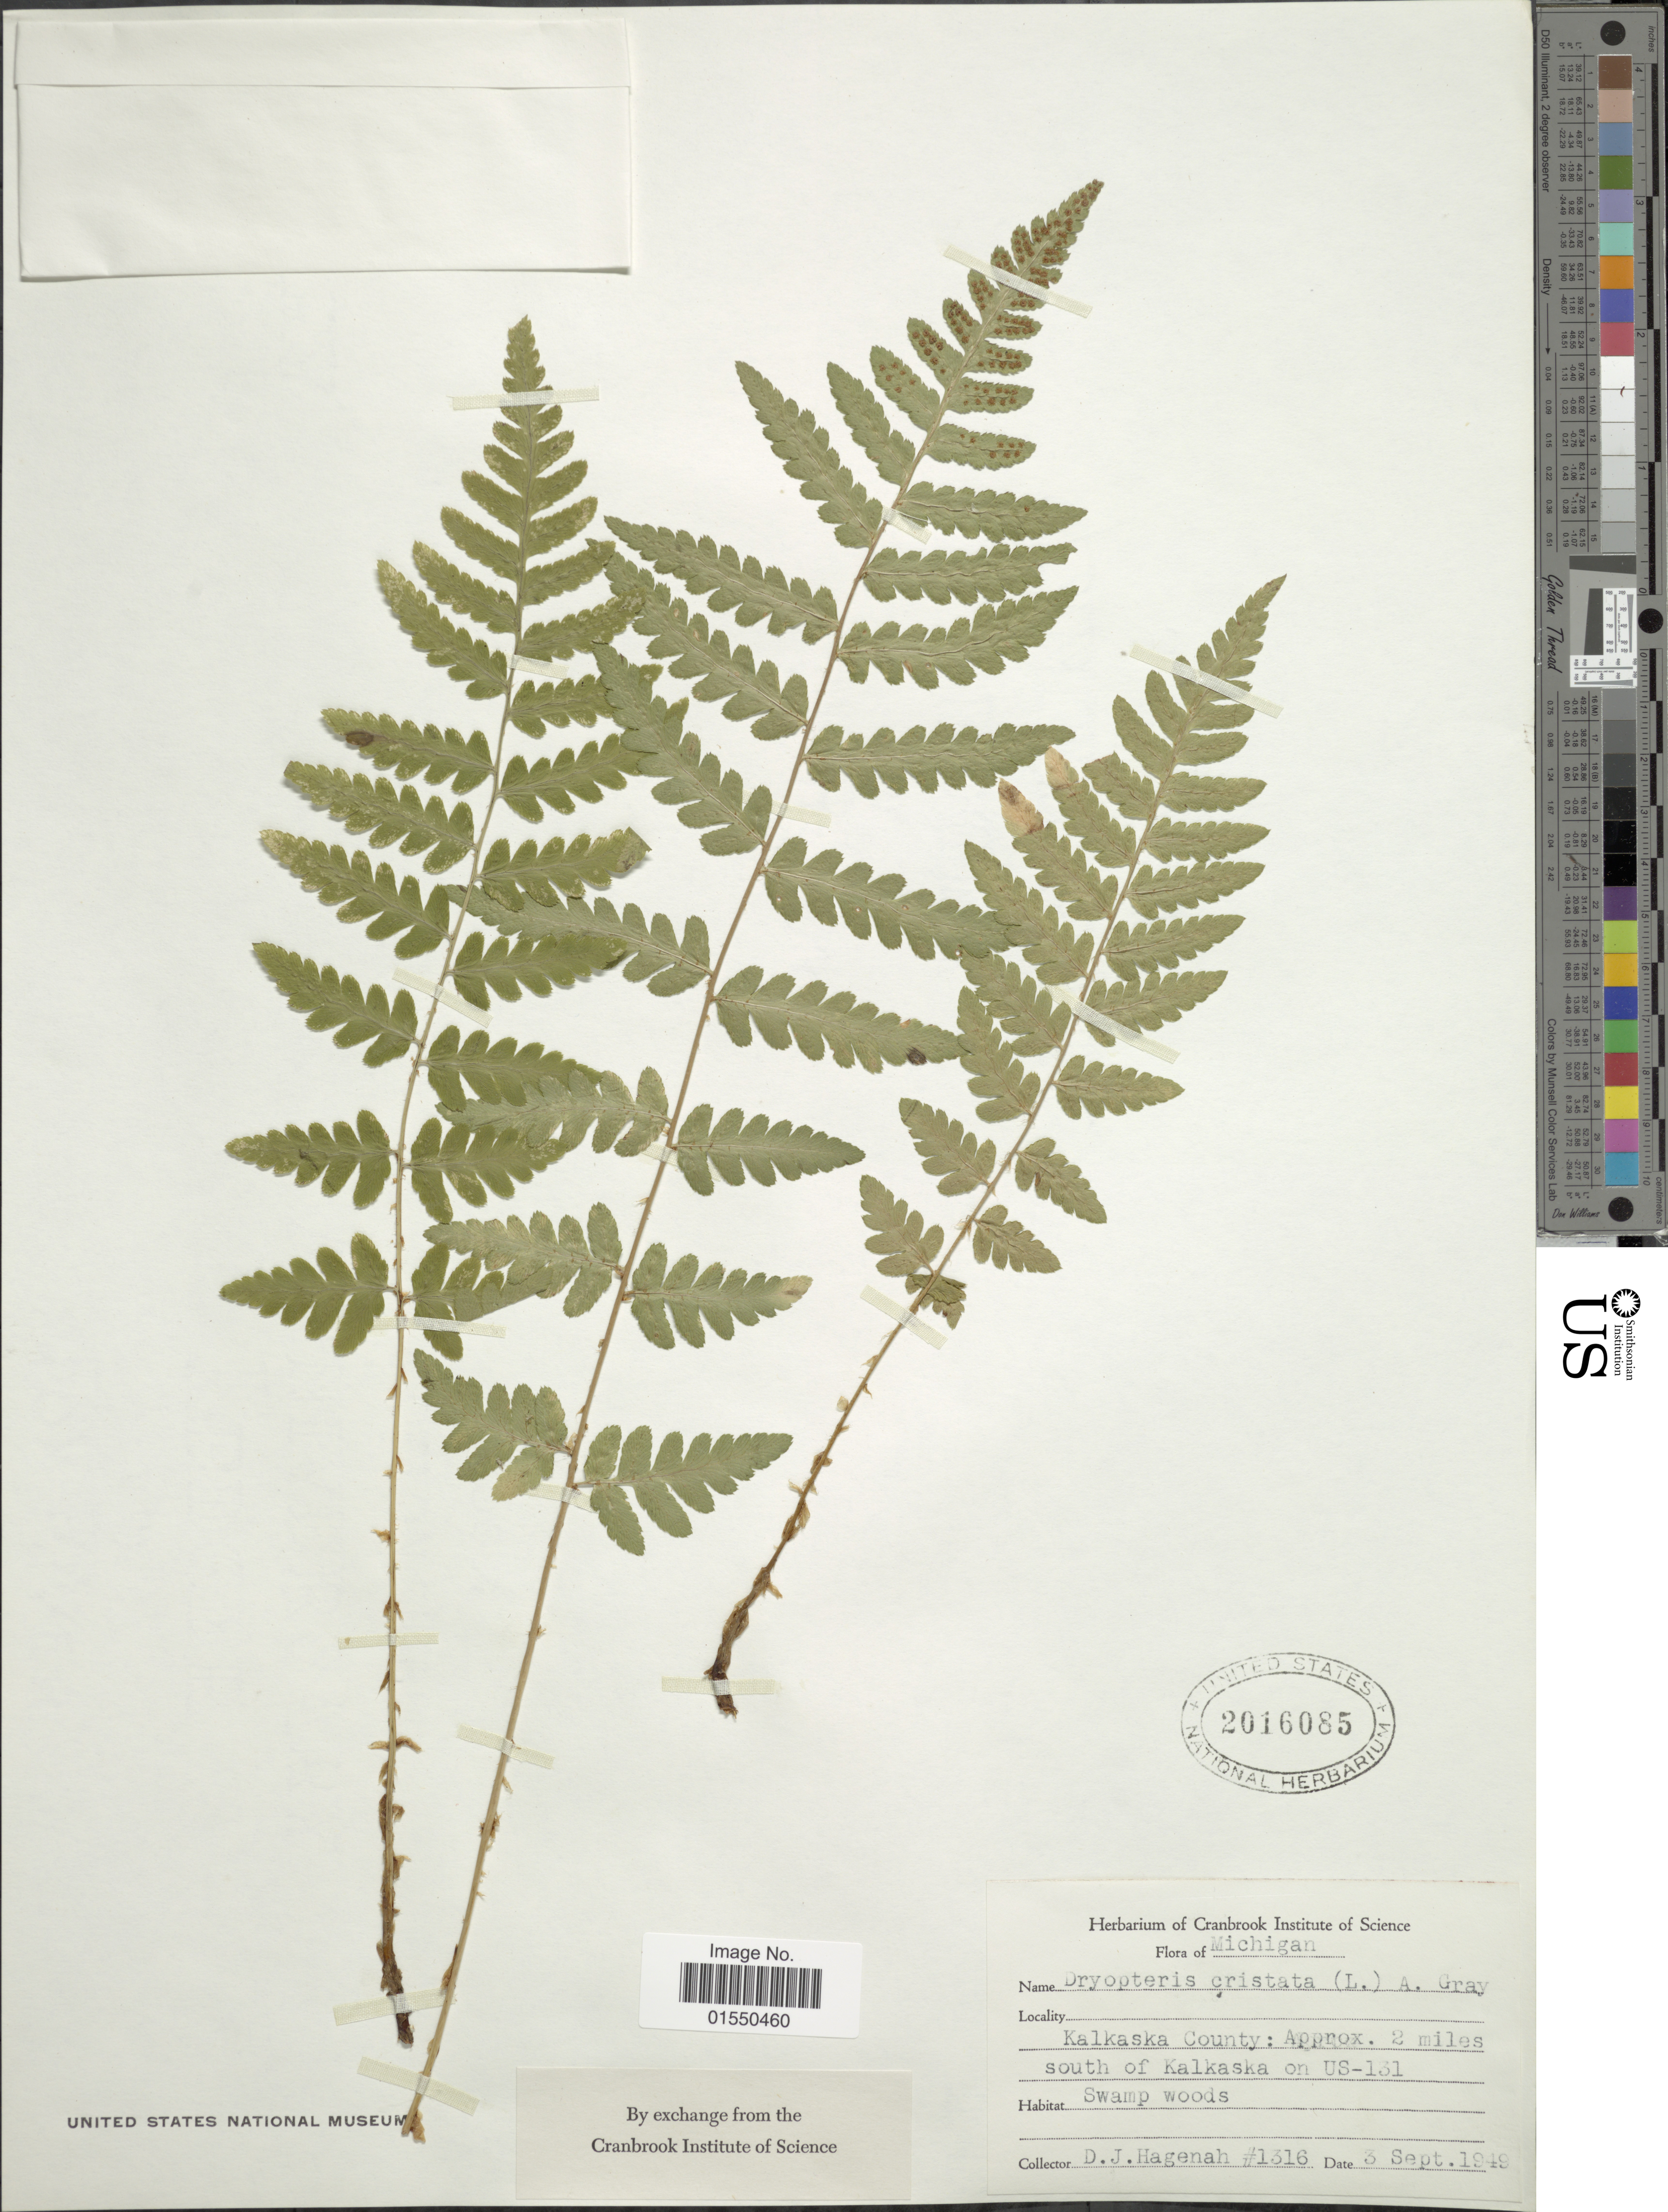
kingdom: Plantae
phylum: Tracheophyta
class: Polypodiopsida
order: Polypodiales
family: Dryopteridaceae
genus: Dryopteris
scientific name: Dryopteris cristata var. spinulosa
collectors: D. Hagenah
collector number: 1316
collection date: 1949-09-03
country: United States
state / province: Michigan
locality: Kalkaska County: Approx 2 miles south of Kalkaska on US-131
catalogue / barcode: US 2016085